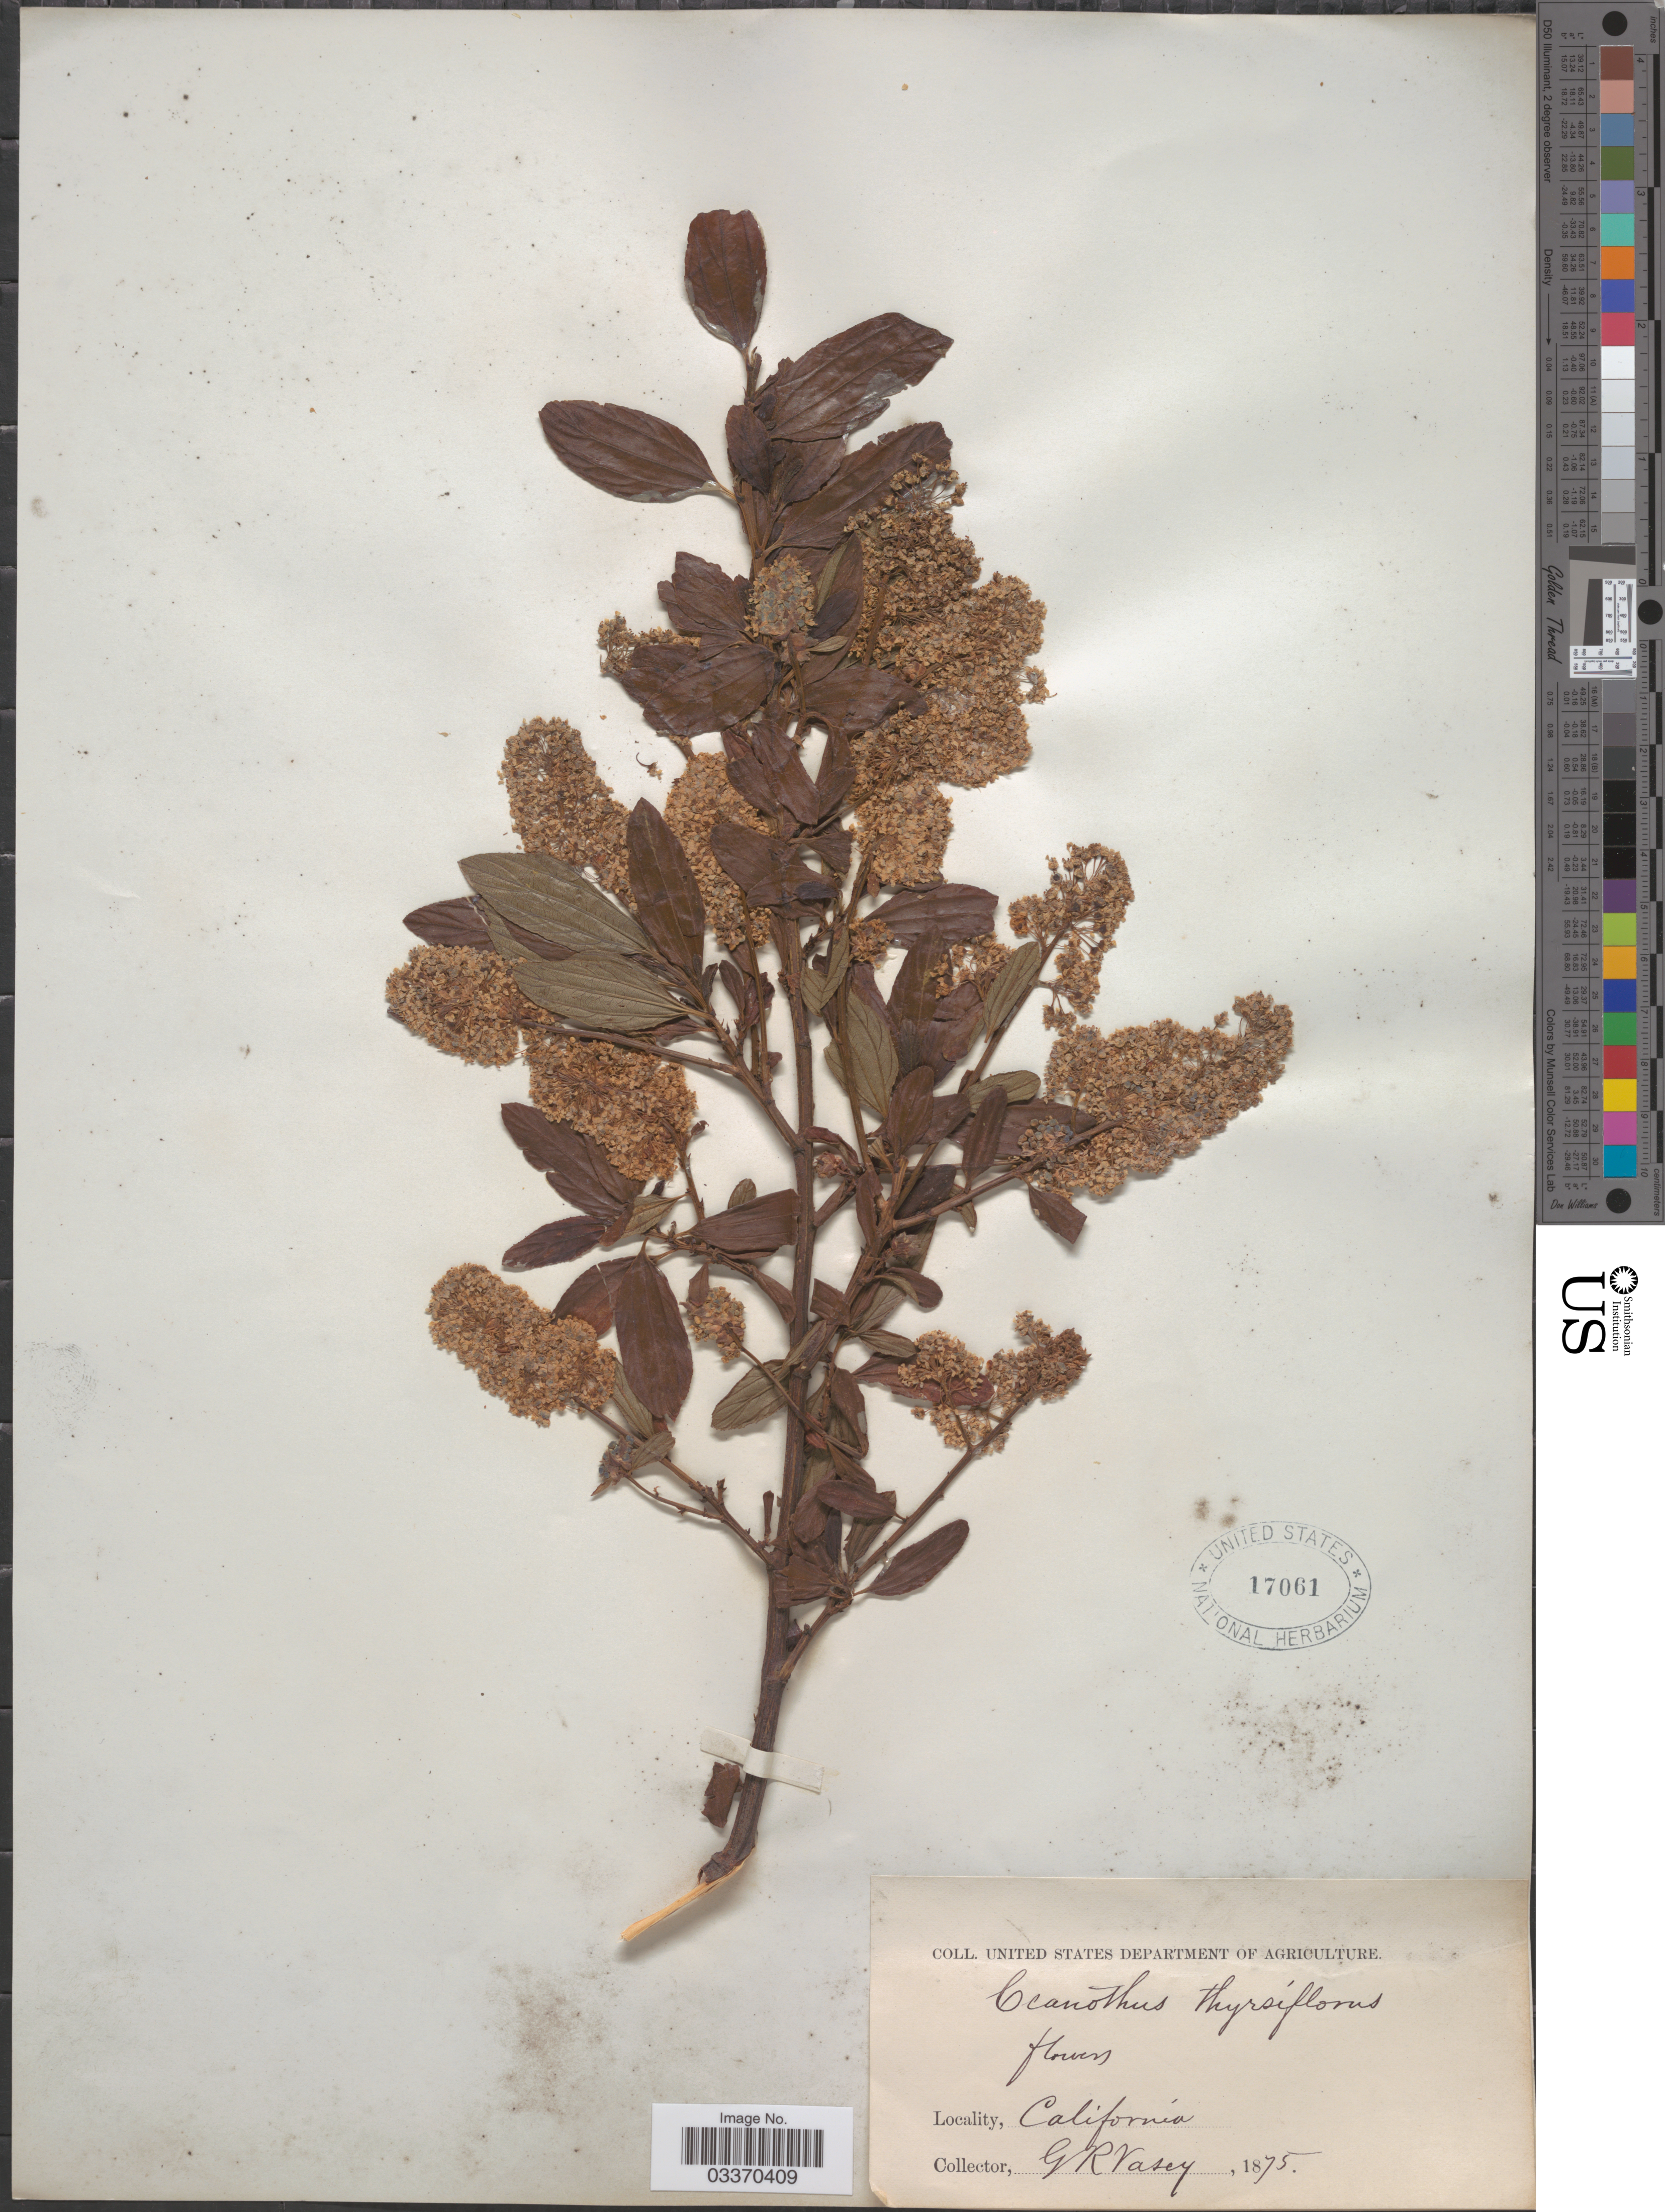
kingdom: Plantae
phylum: Tracheophyta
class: Magnoliopsida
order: Rosales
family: Rhamnaceae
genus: Ceanothus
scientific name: Ceanothus thyrsiflorus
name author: Eschsch.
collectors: G. R. Vasey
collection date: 1875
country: United States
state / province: California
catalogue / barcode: US 17061